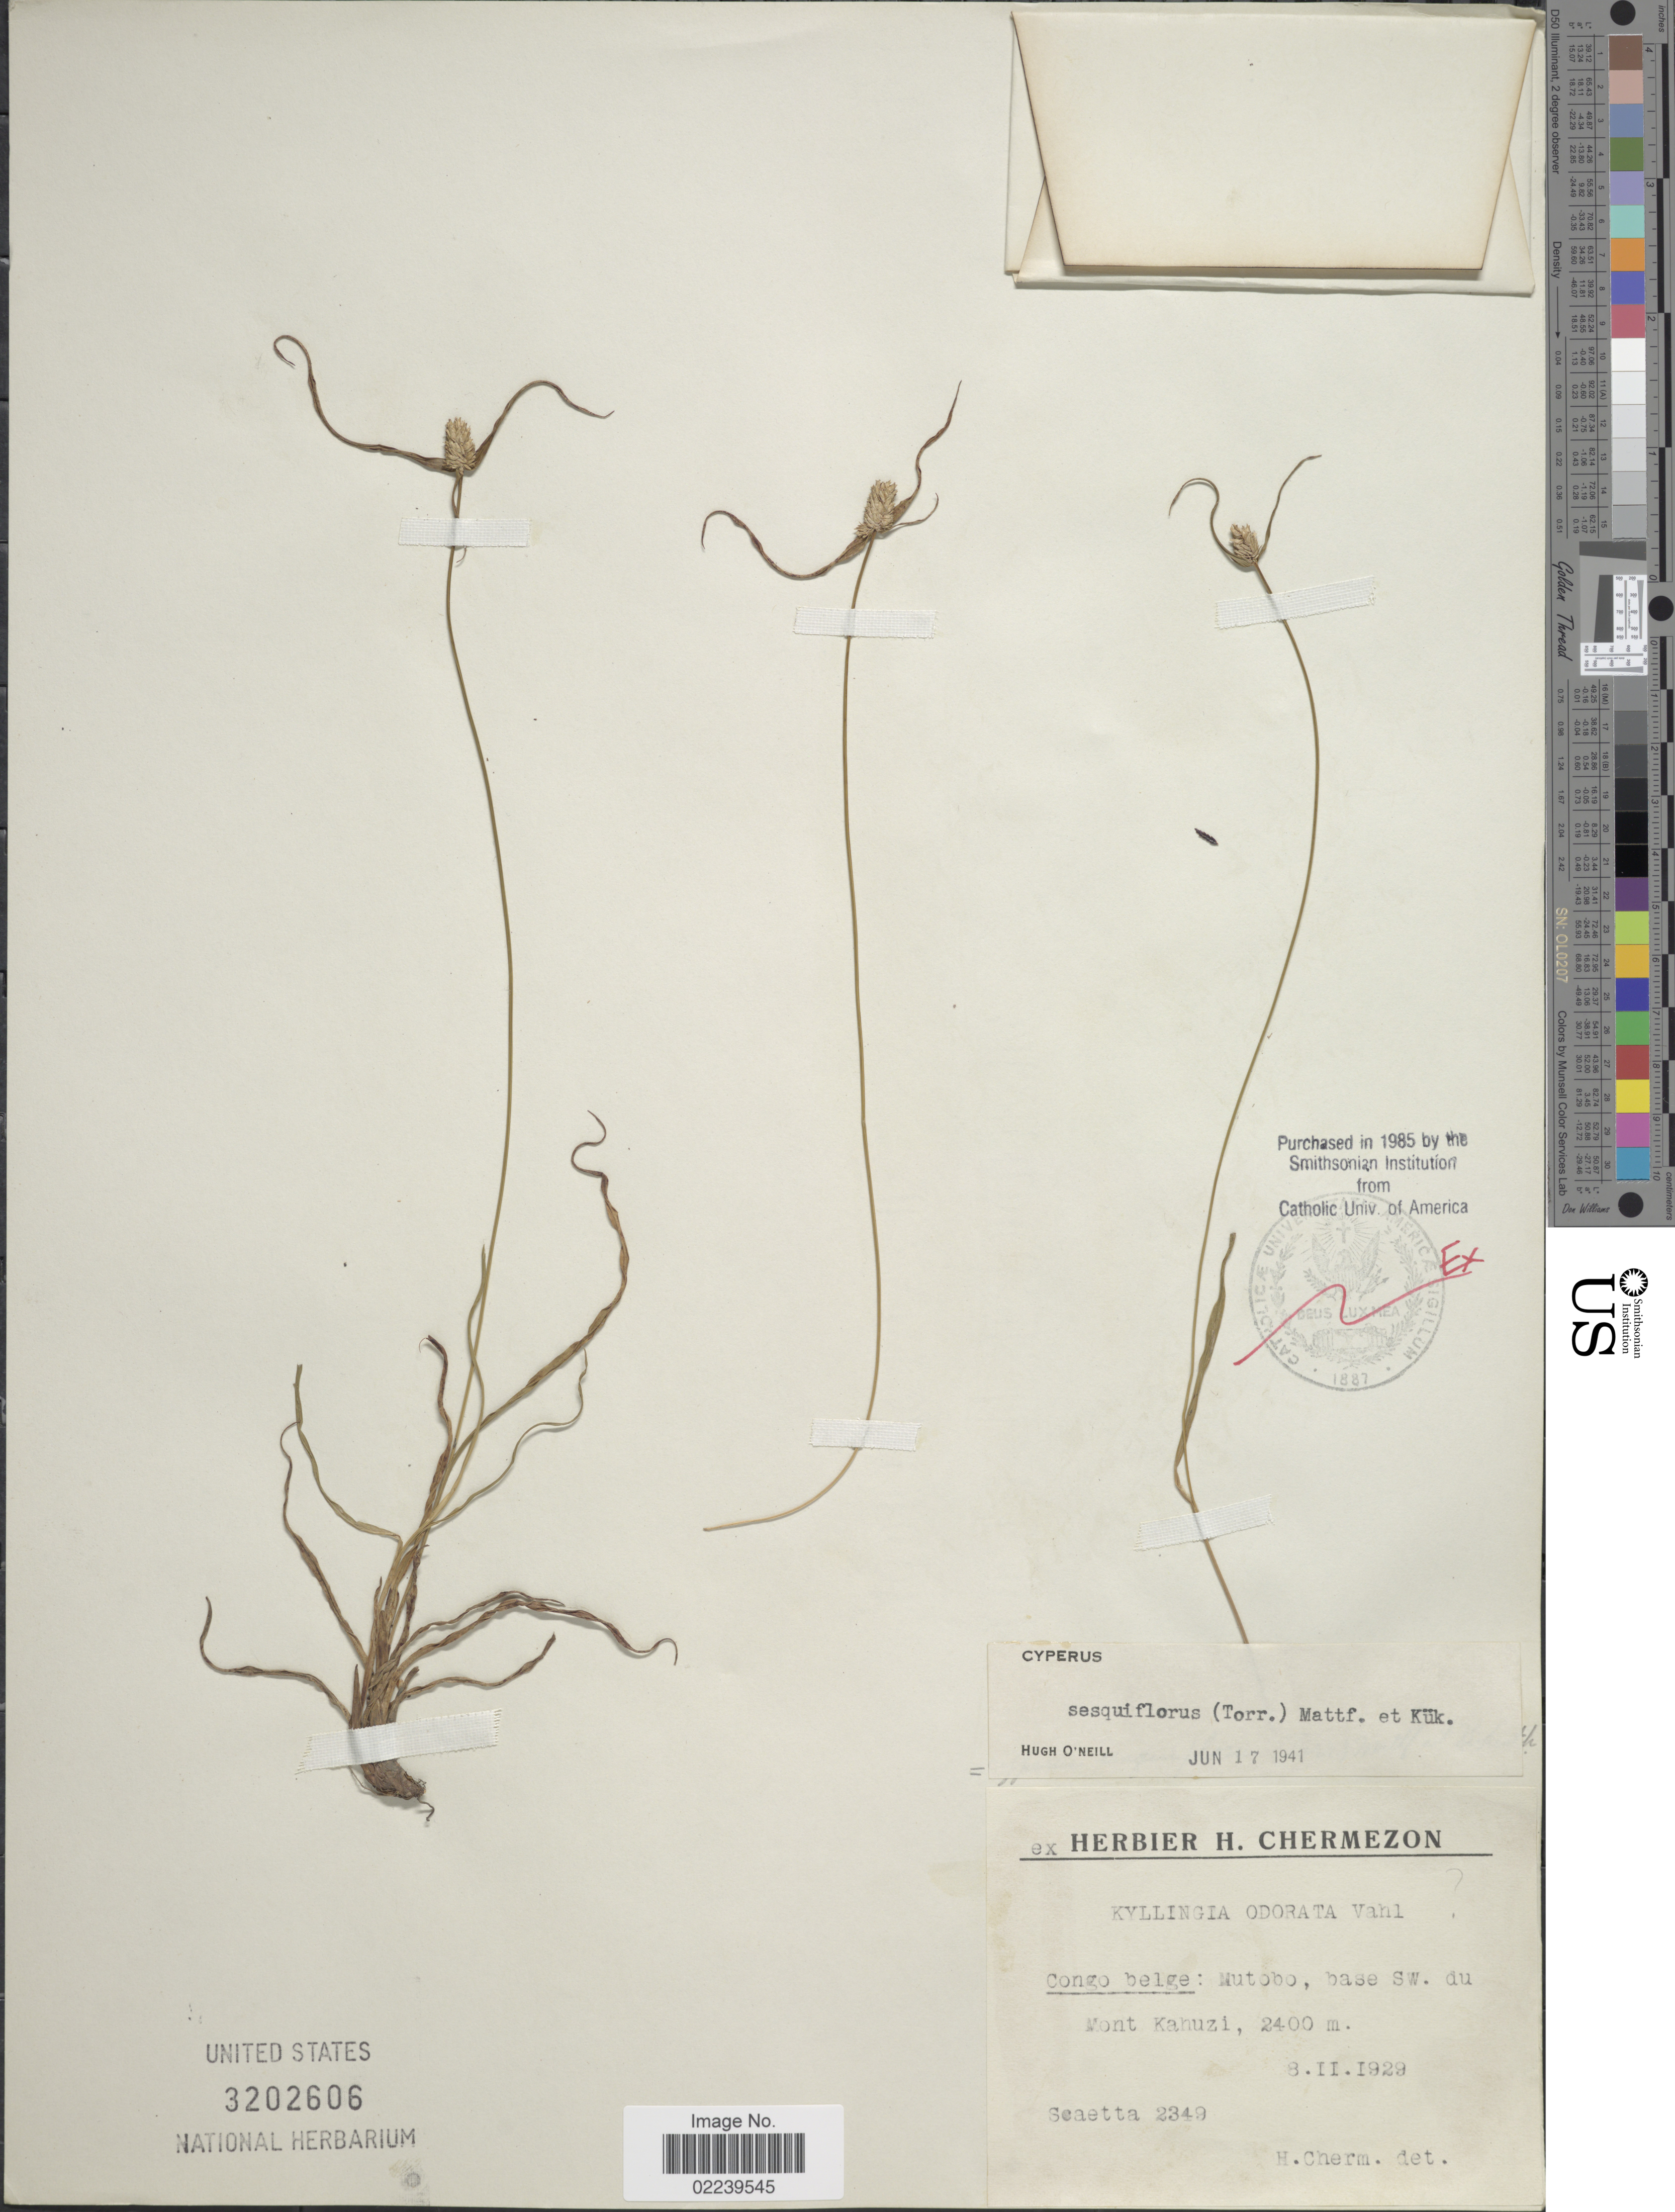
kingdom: Plantae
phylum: Tracheophyta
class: Liliopsida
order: Poales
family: Cyperaceae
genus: Cyperus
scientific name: Cyperus sesquiflorus subsp. sesquiflorus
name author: (Torr.) Mattf. & Kük.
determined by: Strong, M. T., (US), Smithsonian Institution - National Museum of Natural History (UNITED STATES)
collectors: Scaetta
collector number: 2349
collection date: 1929-02-08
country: Congo, Democratic Republic of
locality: Congo Belge: Mutobo, base SW. du Mont Kahuzi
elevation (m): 2400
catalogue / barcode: US 3202606